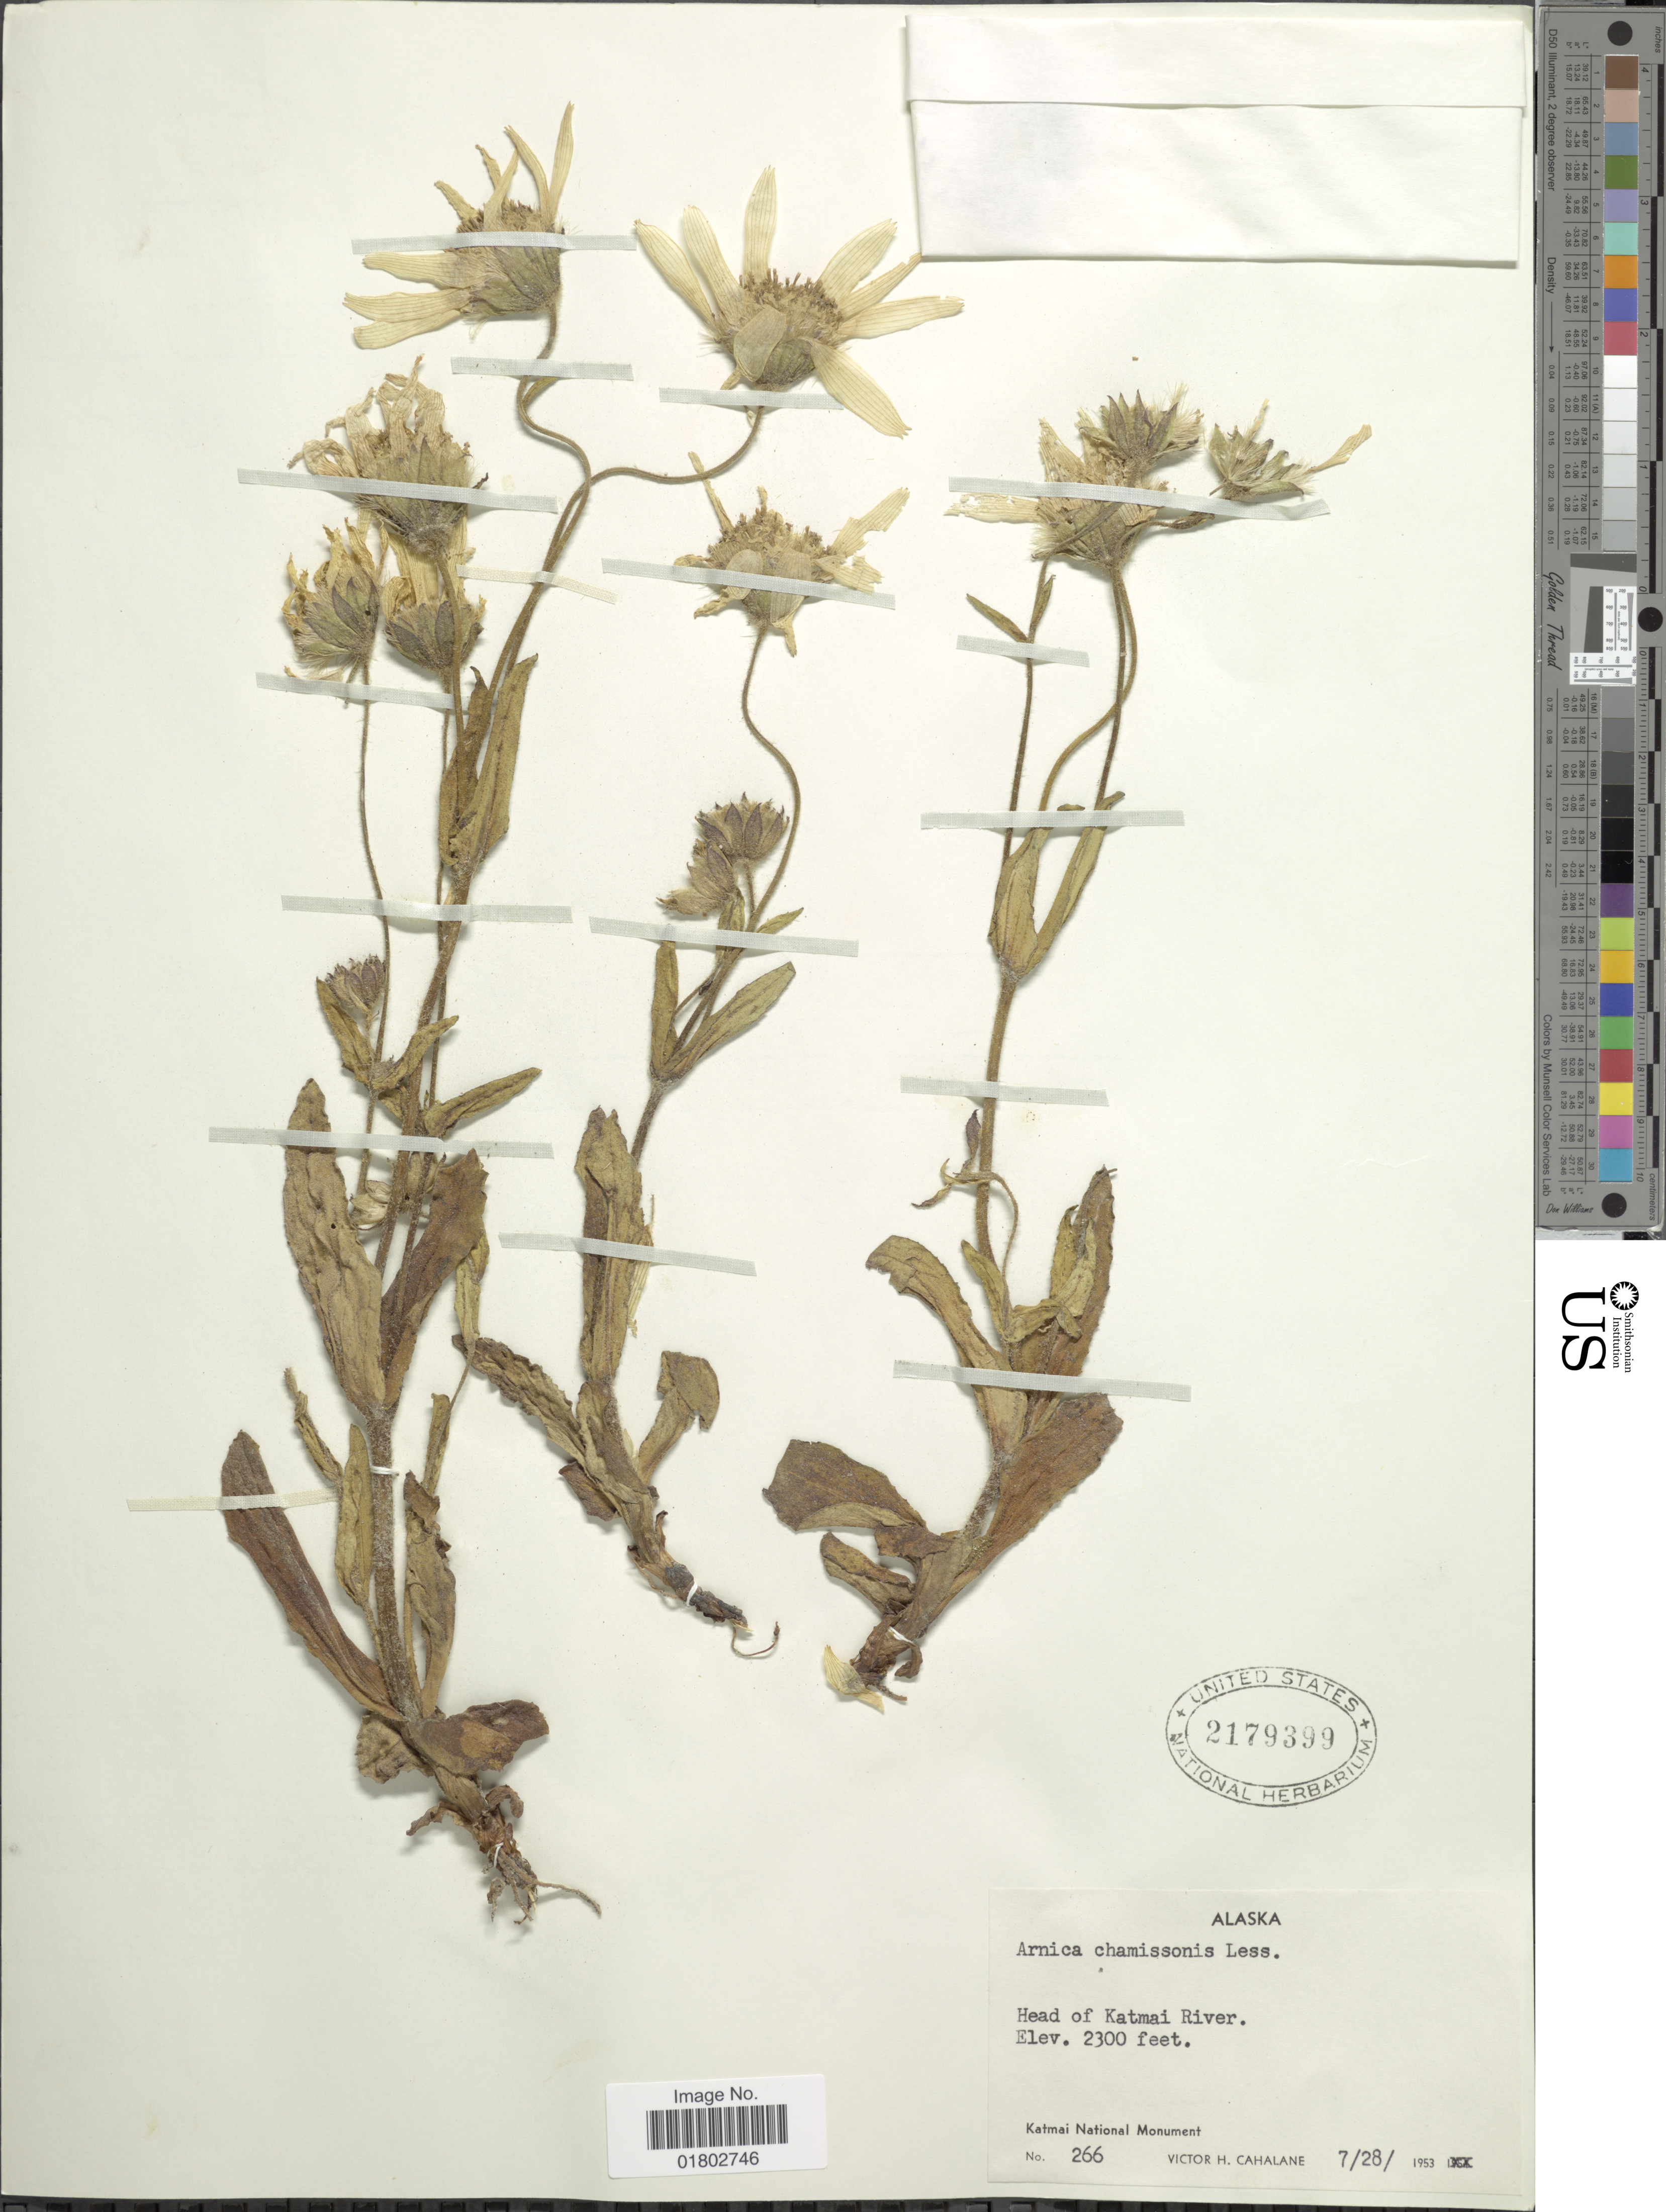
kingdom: Plantae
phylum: Tracheophyta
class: Magnoliopsida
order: Asterales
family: Asteraceae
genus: Arnica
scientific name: Arnica chamissonis subsp. genuina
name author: Maguire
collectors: V. Cahalane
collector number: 266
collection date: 1953-07-28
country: United States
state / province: Alaska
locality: Head of Katmai River, Katmai National Monument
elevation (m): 701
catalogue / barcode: US 2179399